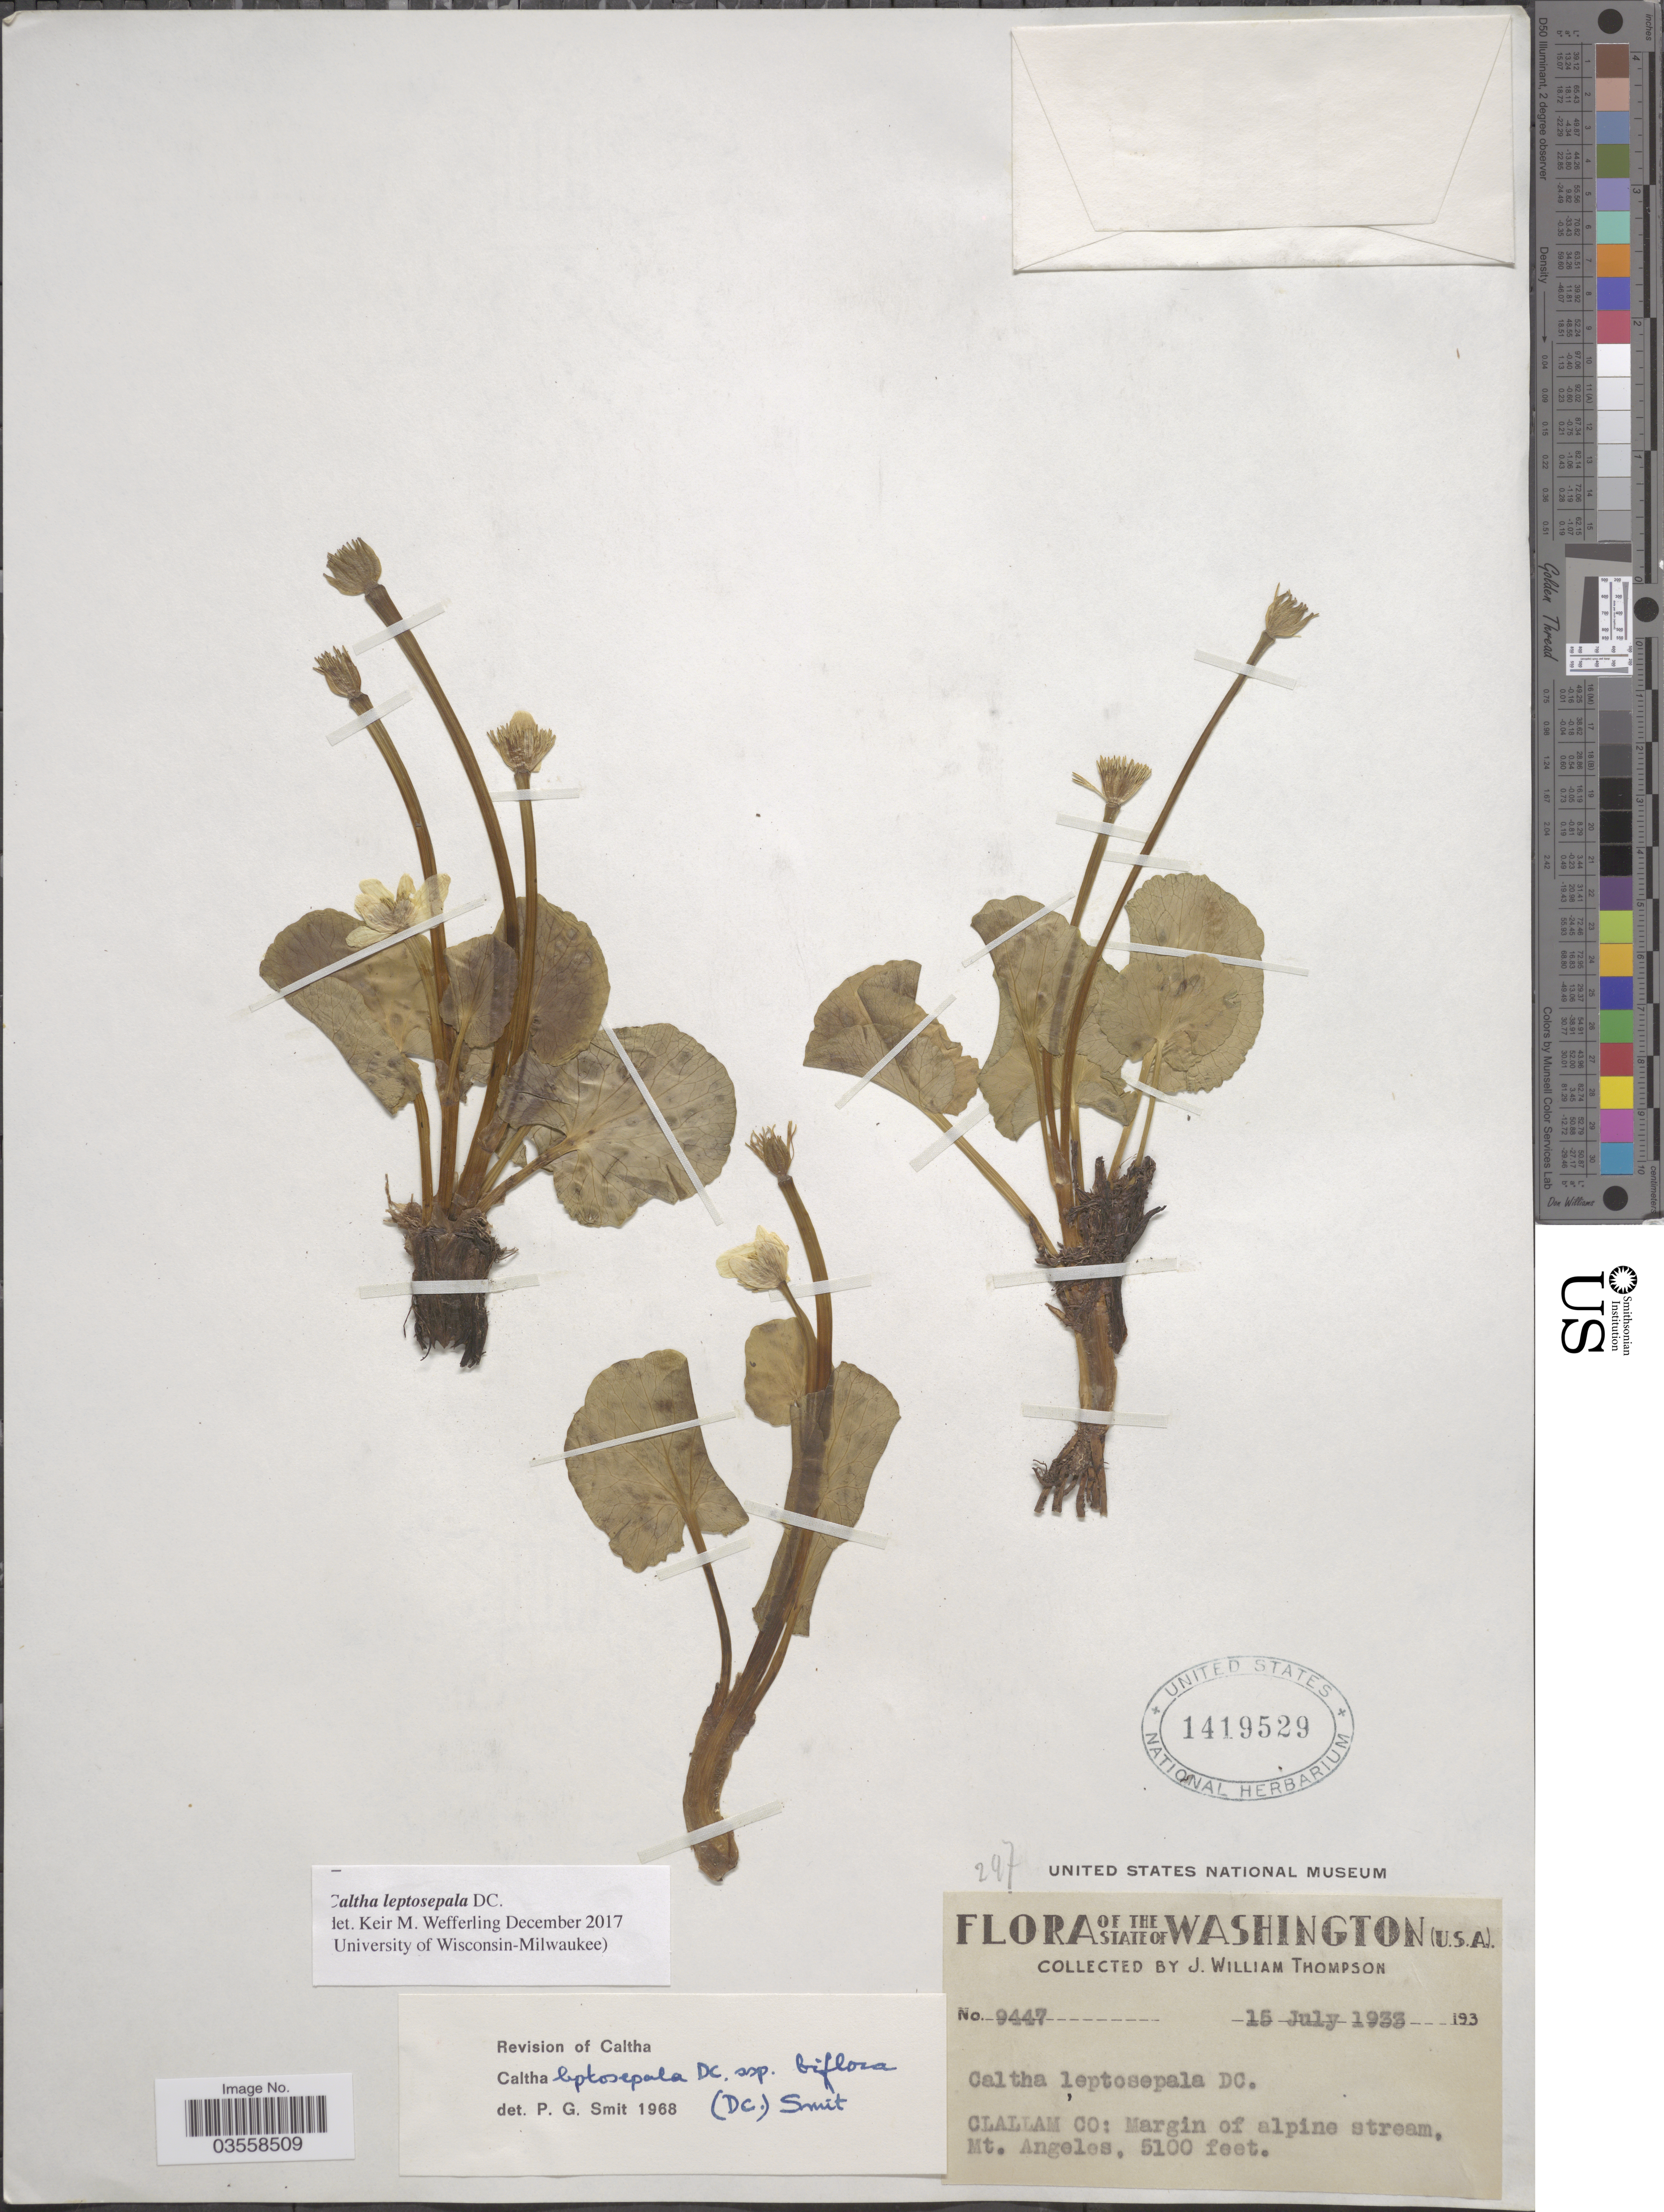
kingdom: Plantae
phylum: Tracheophyta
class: Magnoliopsida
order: Ranunculales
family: Ranunculaceae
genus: Caltha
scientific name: Caltha leptosepala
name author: DC.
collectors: J. W. Thompson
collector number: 9447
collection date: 1933-07-15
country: United States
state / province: Washington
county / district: Clallam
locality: Clallam Co: Margin of alpine stream, Mt. Angeles.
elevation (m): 1554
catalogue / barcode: US 1419529